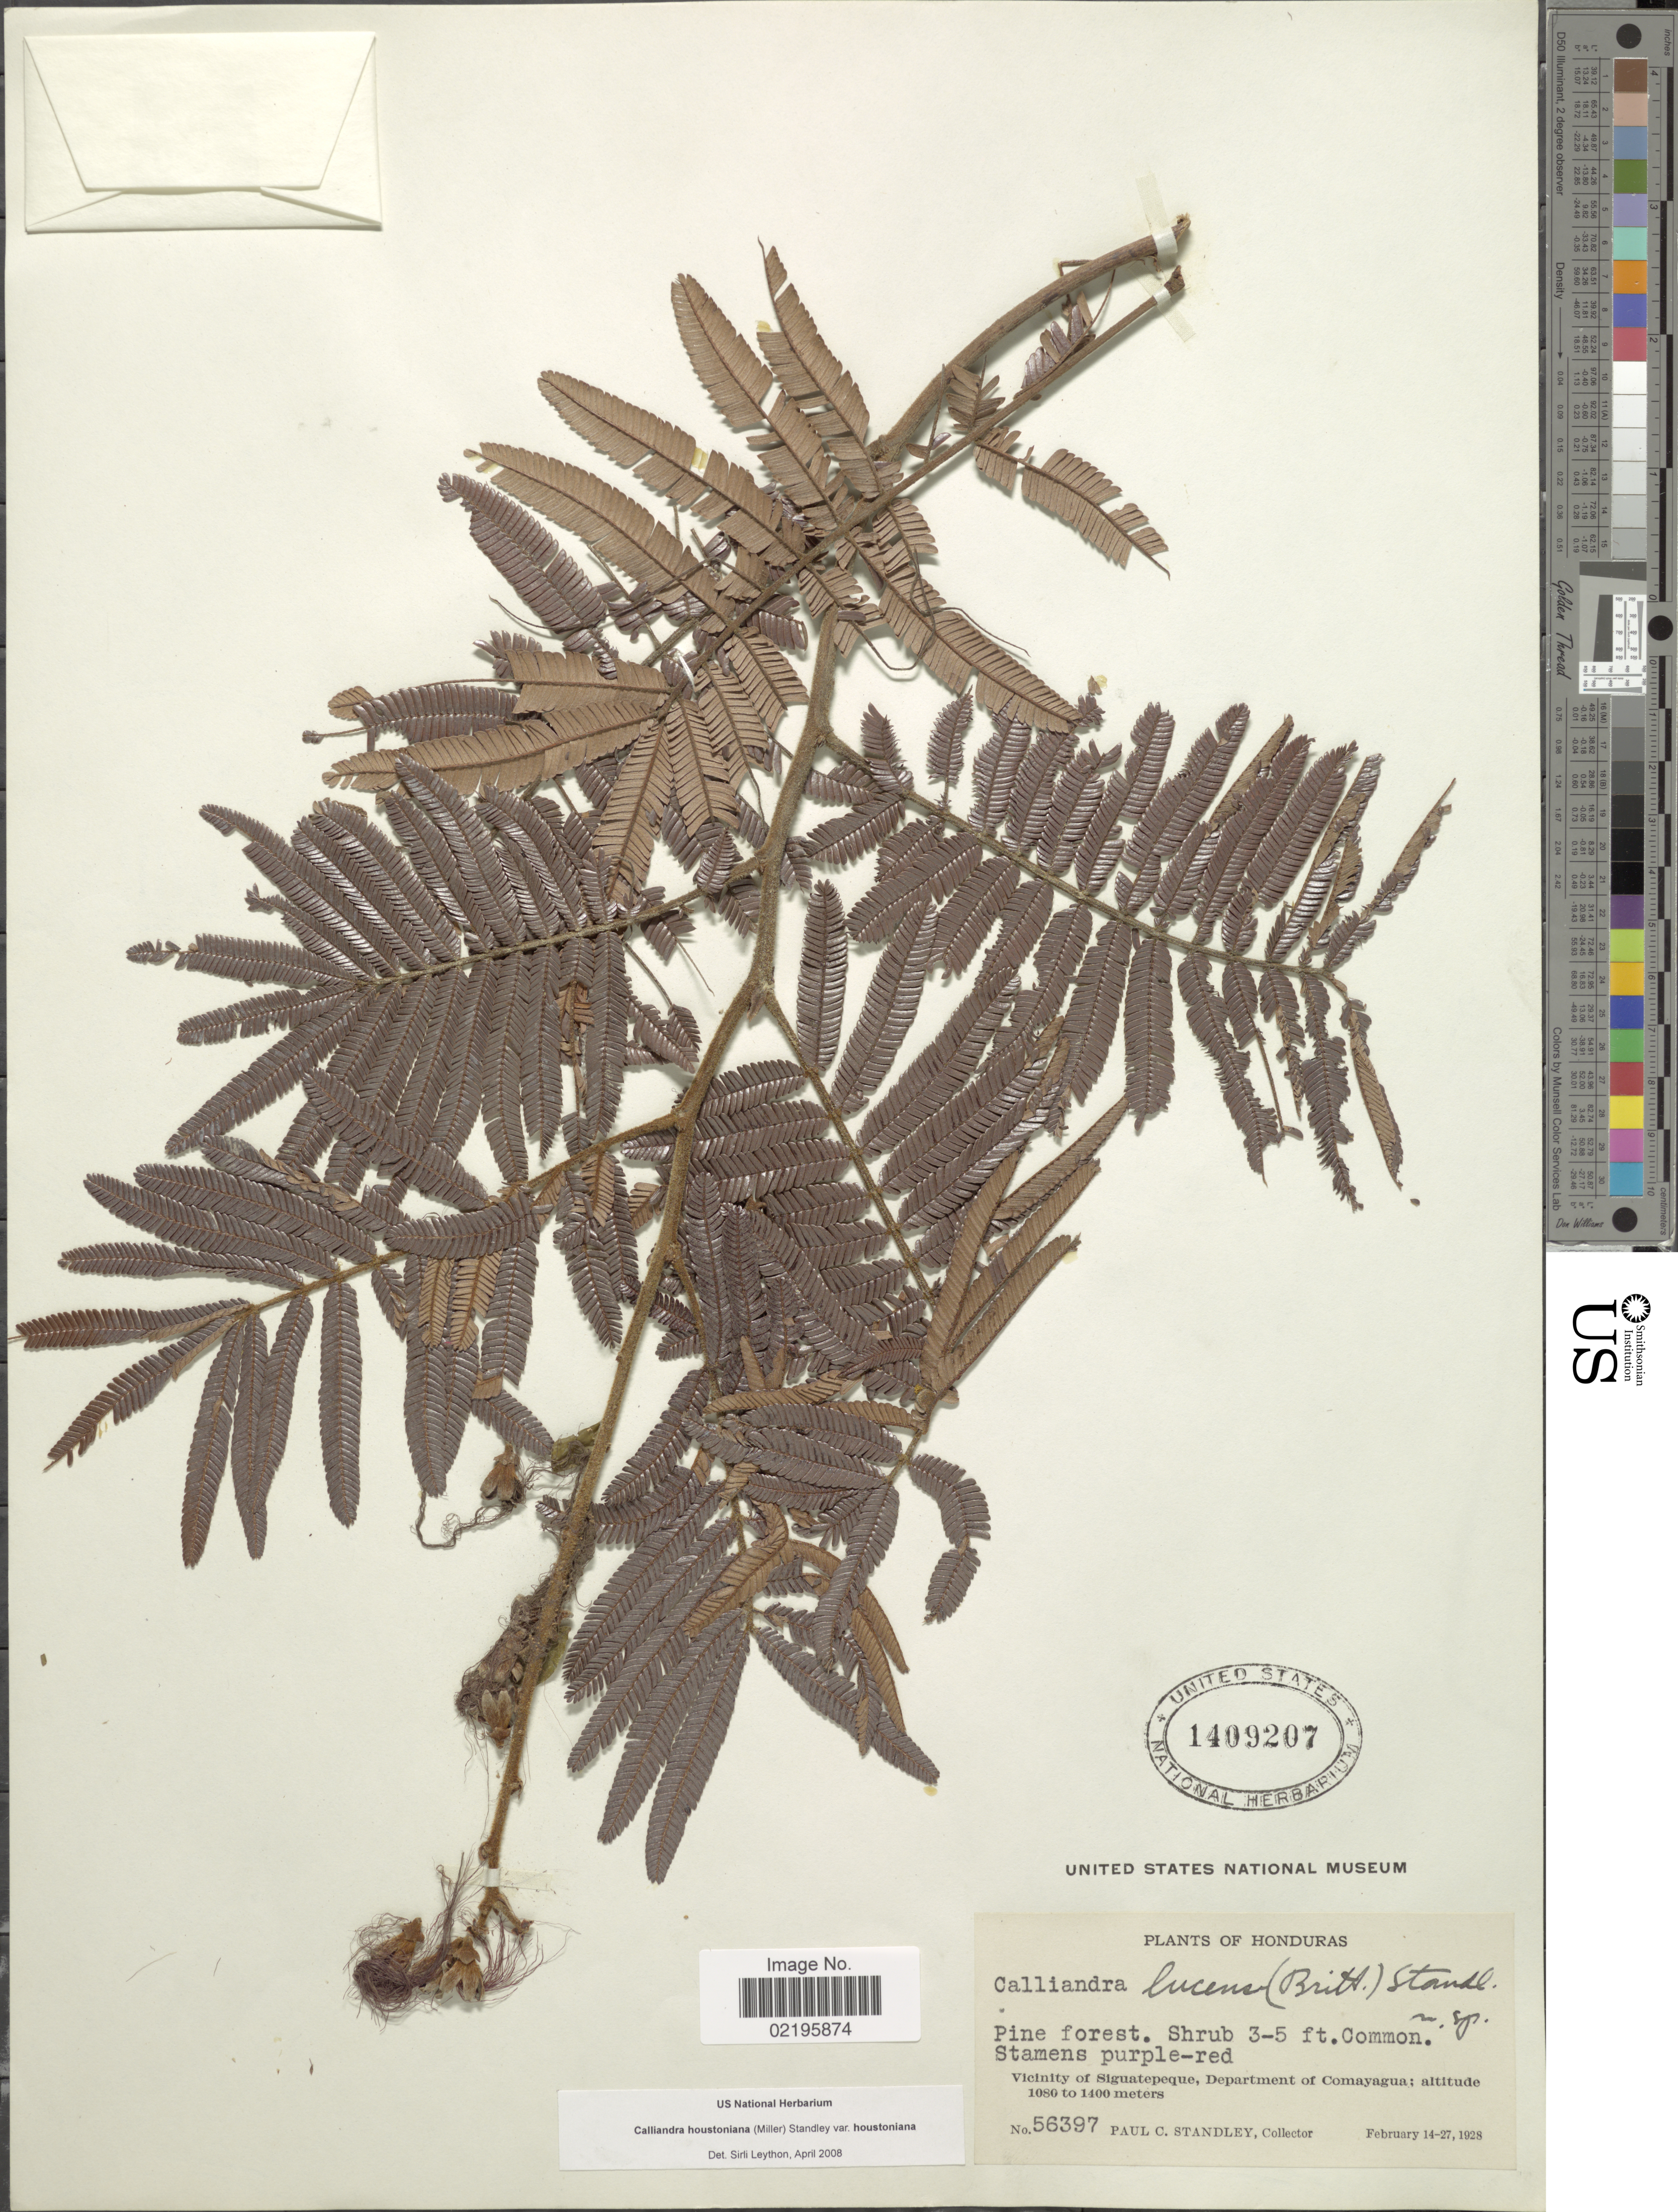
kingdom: Plantae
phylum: Tracheophyta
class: Magnoliopsida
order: Fabales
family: Fabaceae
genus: Calliandra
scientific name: Calliandra houstoniana var. houstoniana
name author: (Mill.) Standl.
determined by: Leython, S.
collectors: P. C. Standley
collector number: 56397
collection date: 1928-02-14/1928-02-27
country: Honduras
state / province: Comayagua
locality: Vicinity of Siguatepeque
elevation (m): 1080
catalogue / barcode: US 1409207